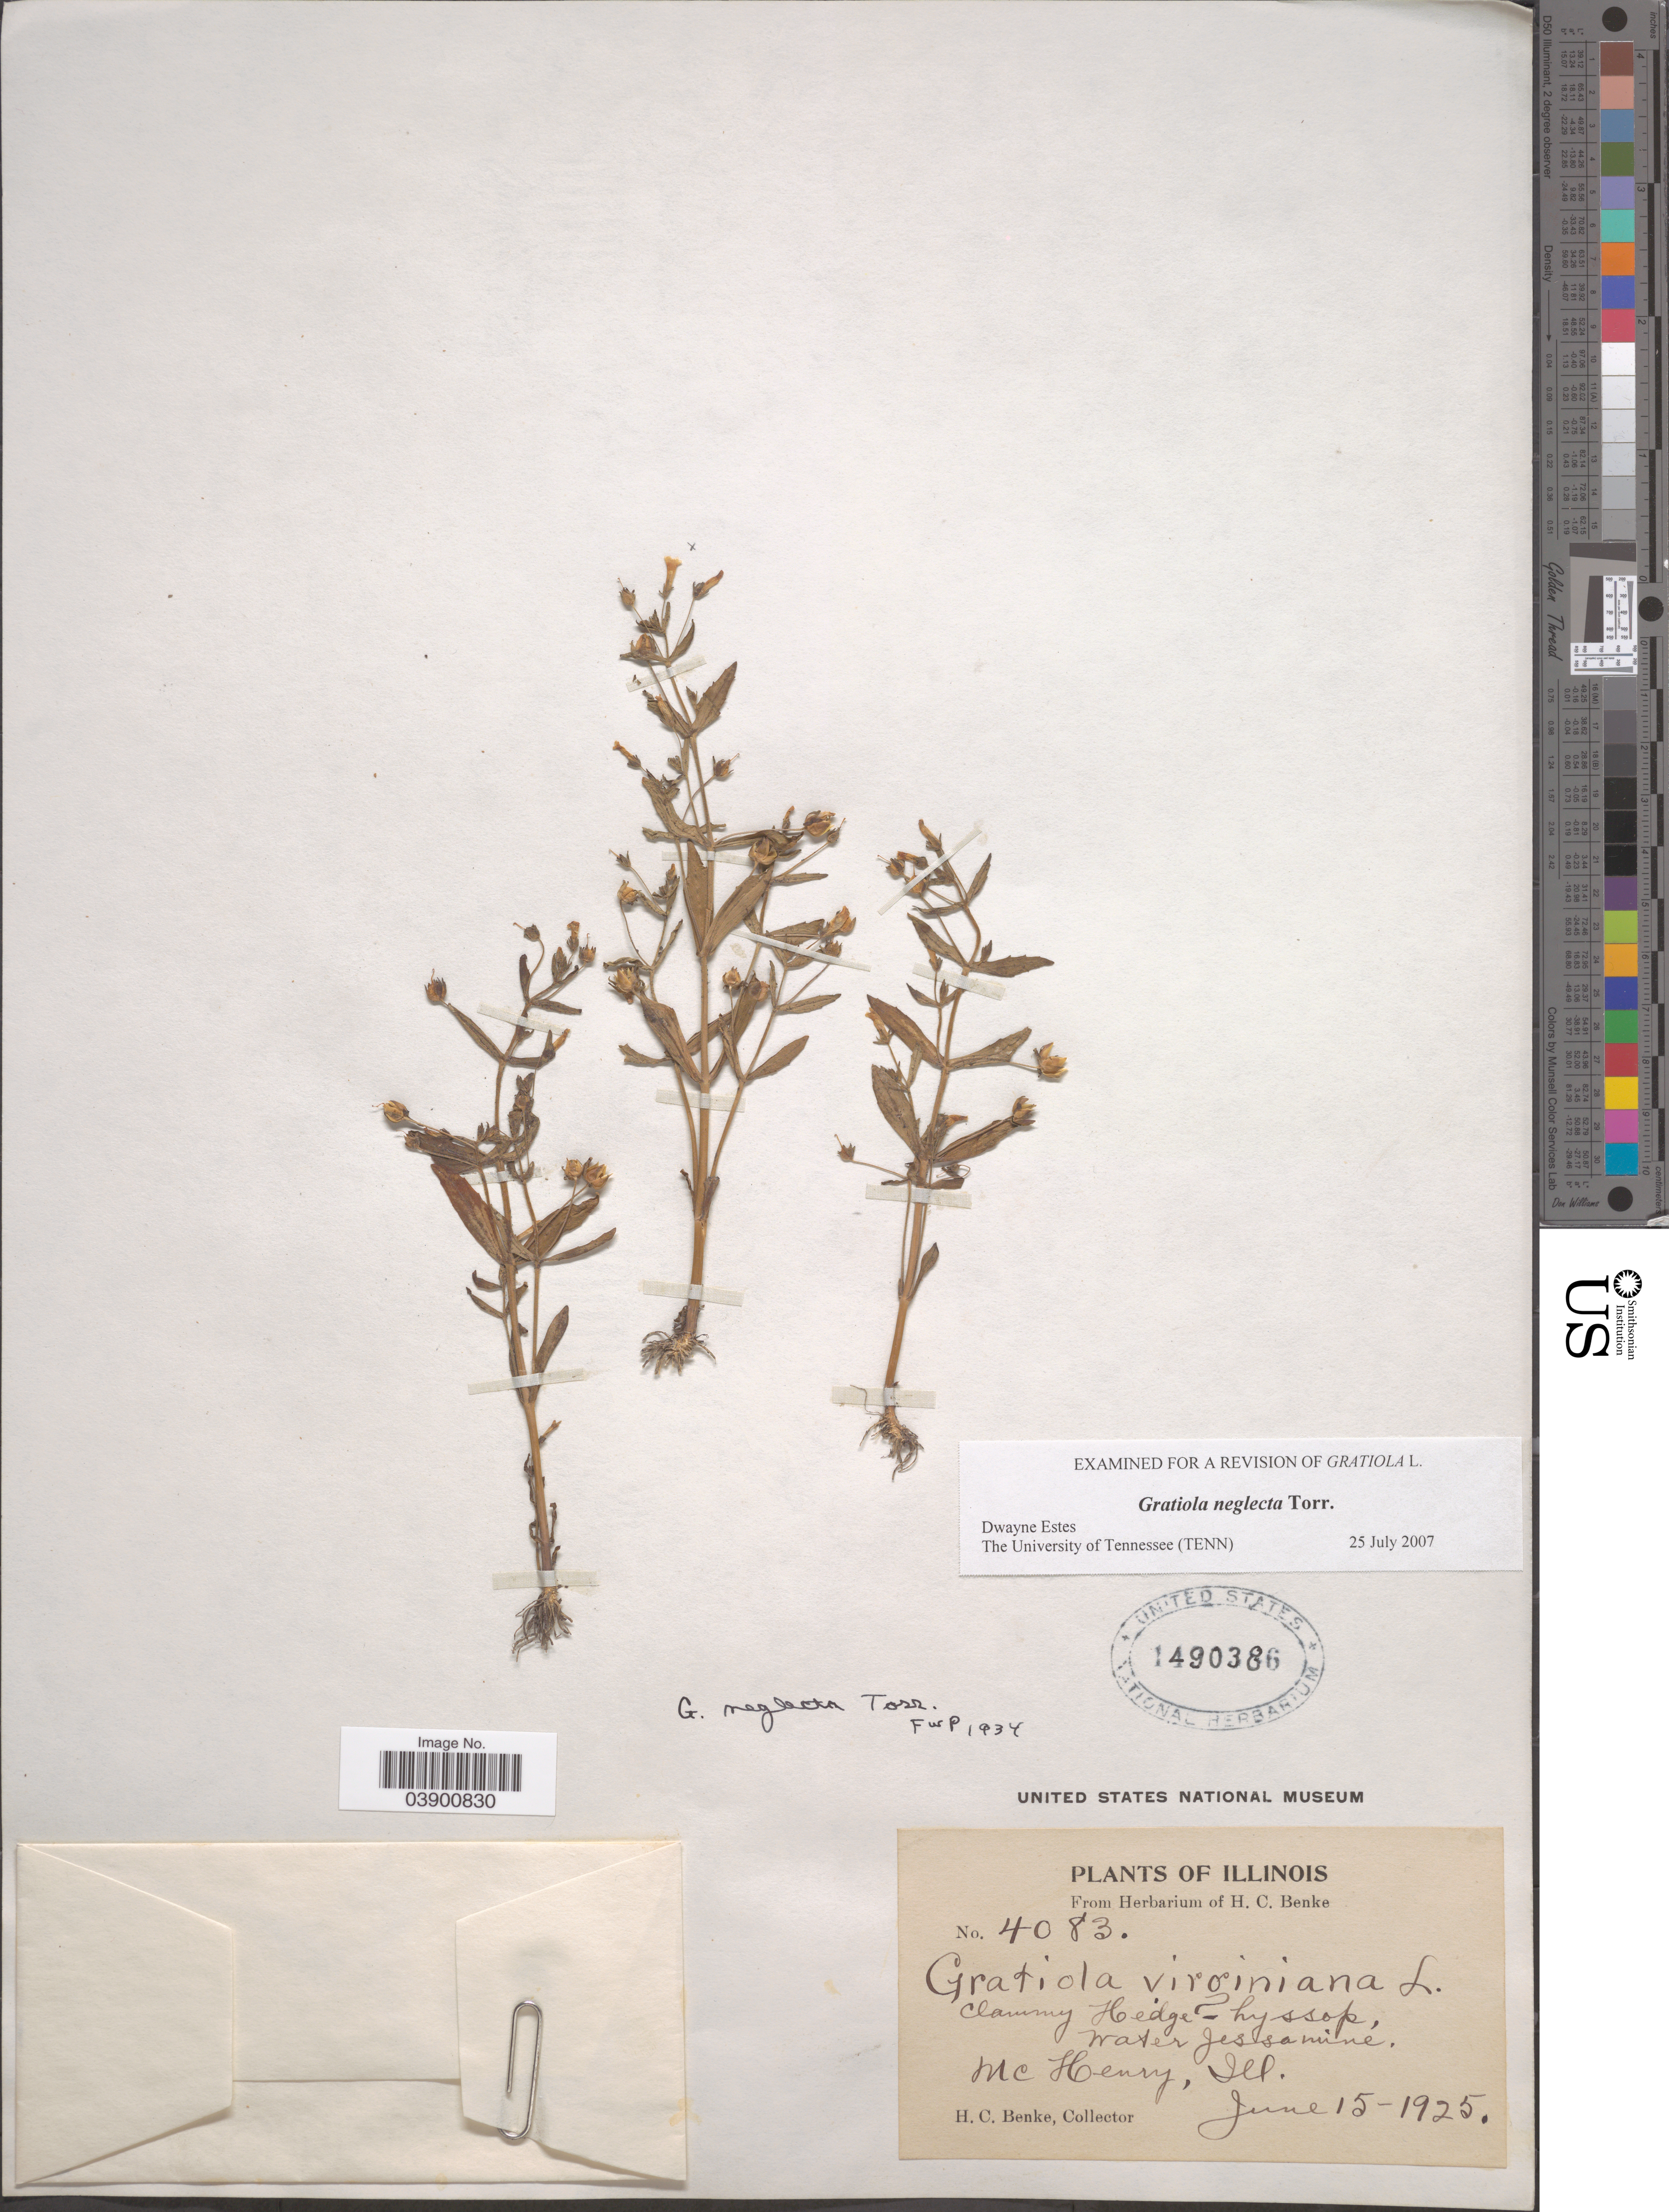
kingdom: Plantae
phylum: Tracheophyta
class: Magnoliopsida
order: Lamiales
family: Plantaginaceae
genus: Gratiola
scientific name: Gratiola neglecta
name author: Torr.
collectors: H. Benke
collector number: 4083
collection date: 1925-06-15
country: United States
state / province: Illinois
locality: McHenry.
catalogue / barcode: US 1490386